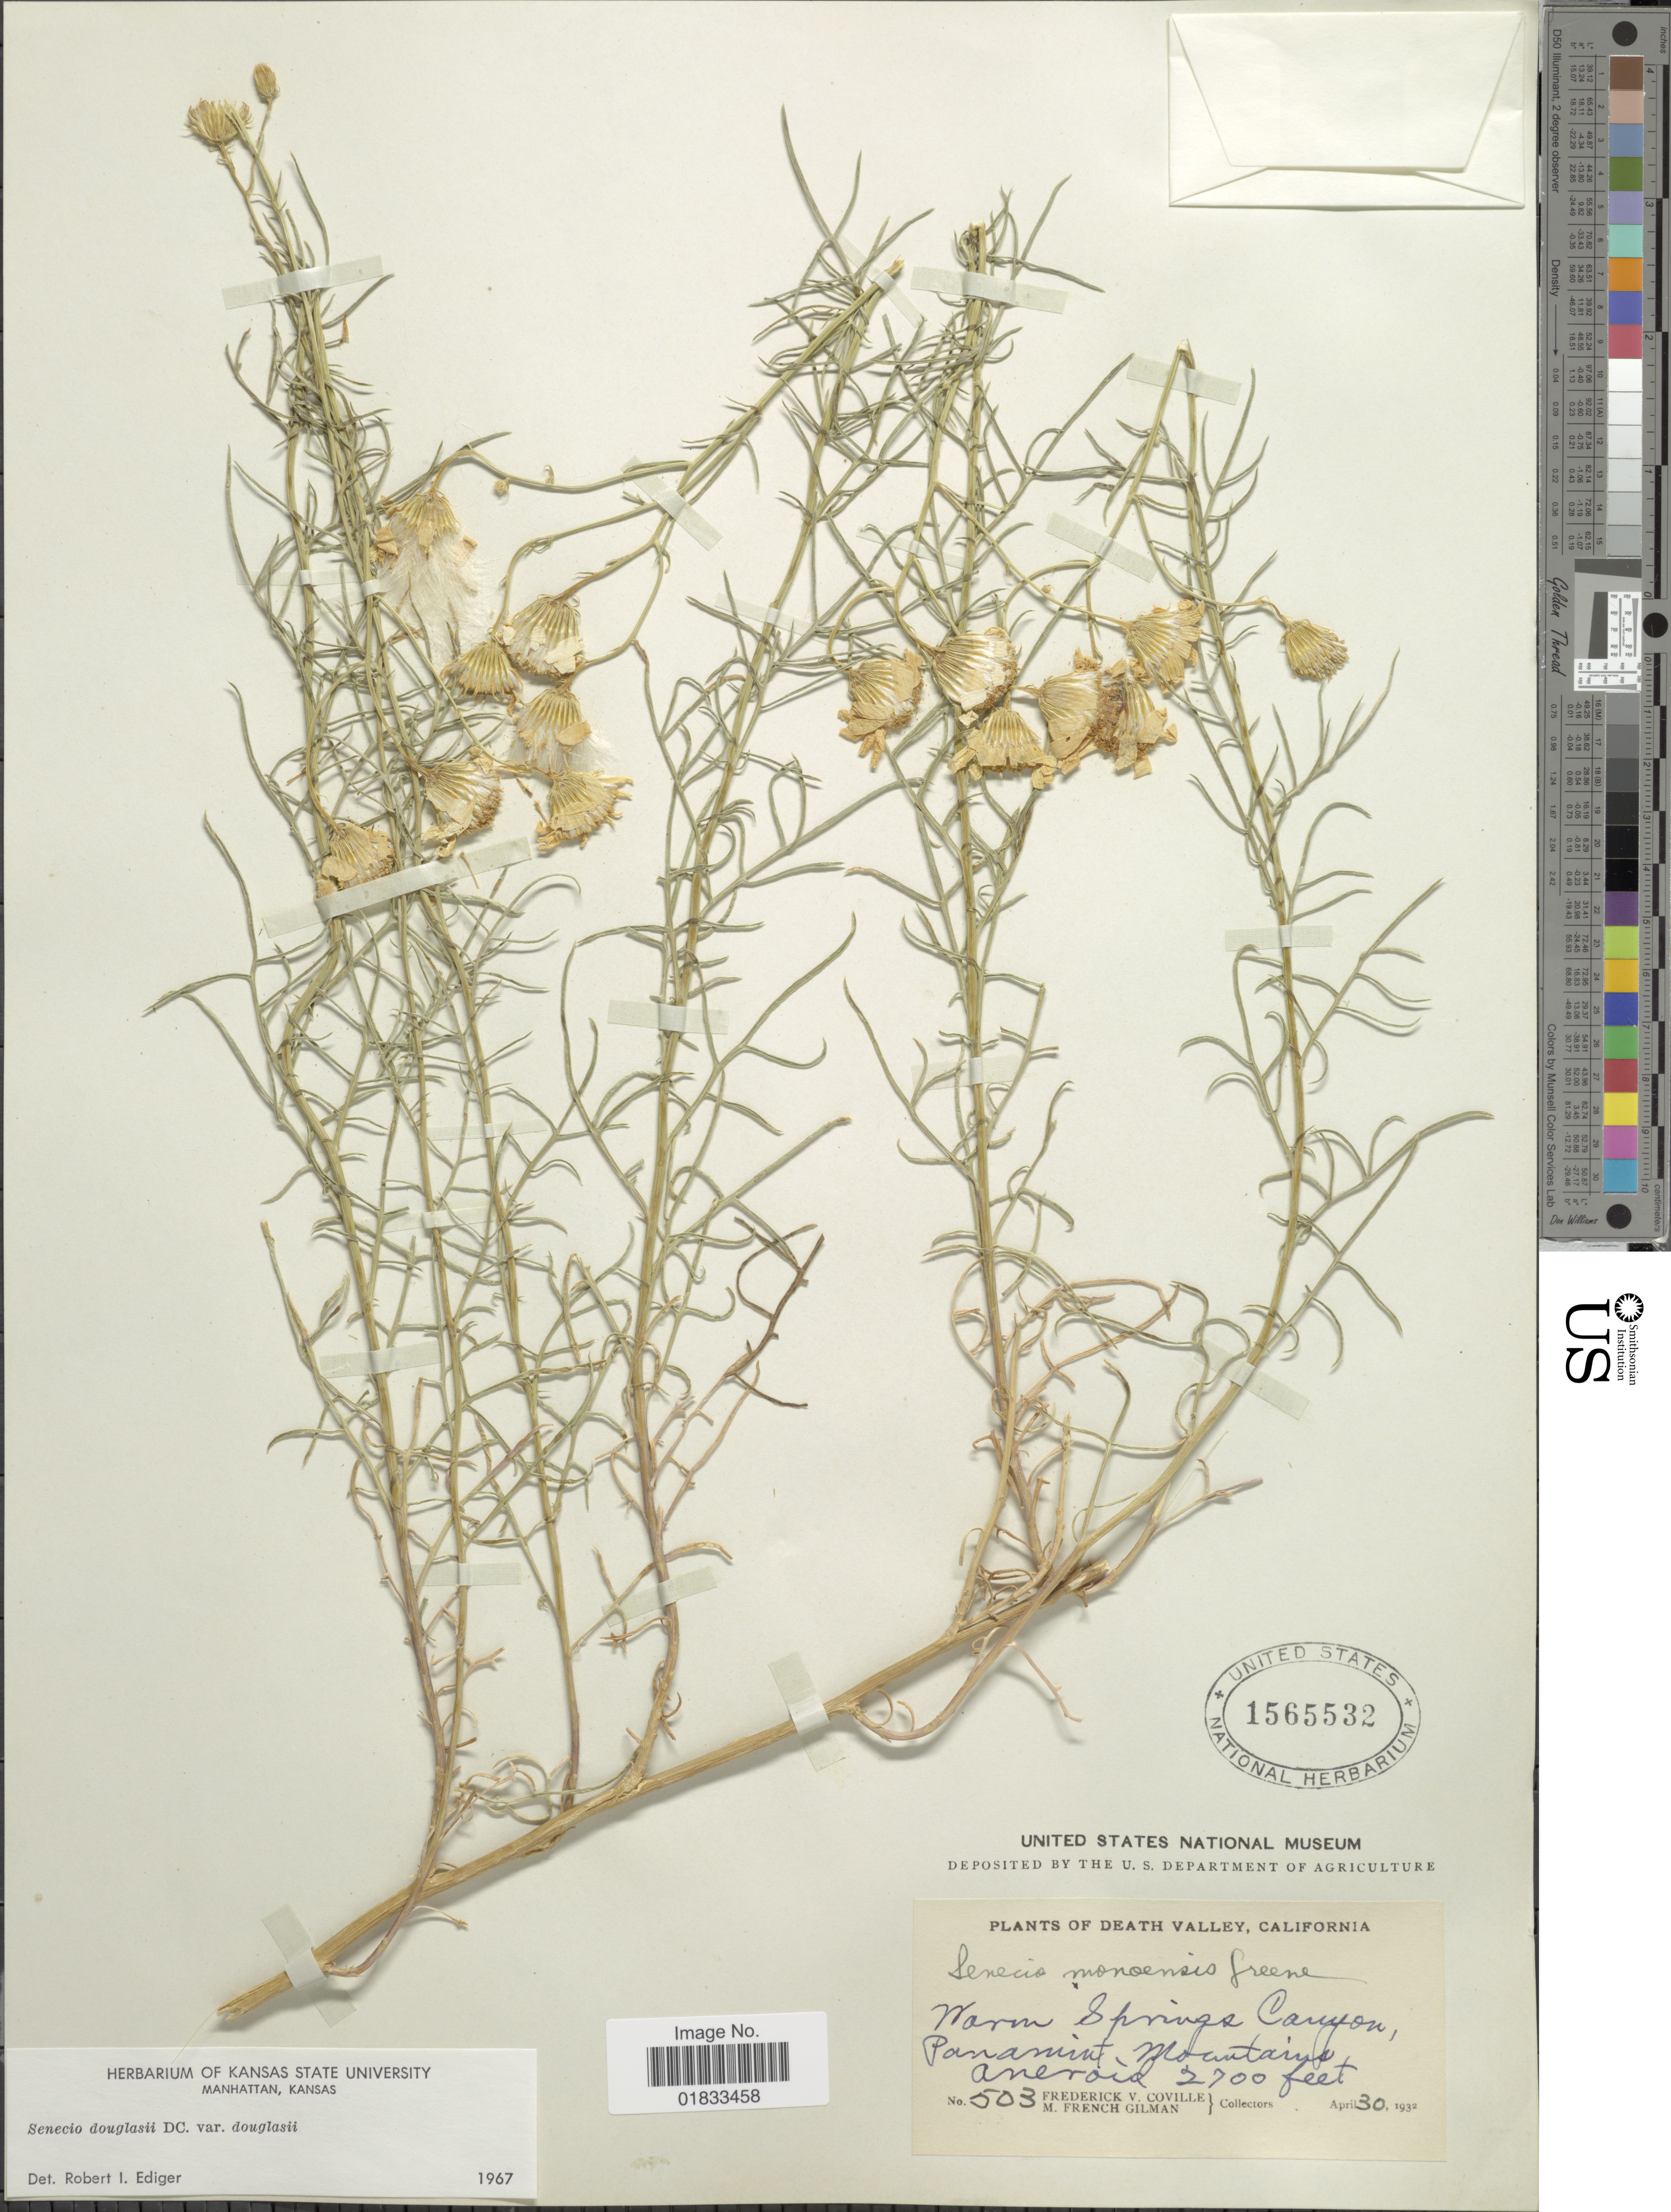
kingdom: Plantae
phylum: Tracheophyta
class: Magnoliopsida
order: Asterales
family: Asteraceae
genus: Senecio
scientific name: Senecio flaccidus var. douglasii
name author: (DC.) B.L. Turner & T.M. Barkley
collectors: F. V. Coville & M. F. Gilman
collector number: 503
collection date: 1932-04-30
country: United States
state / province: California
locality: Death Valley, Warren Springs Canyon, Panamin, Mountains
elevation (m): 823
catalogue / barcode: US 1565532